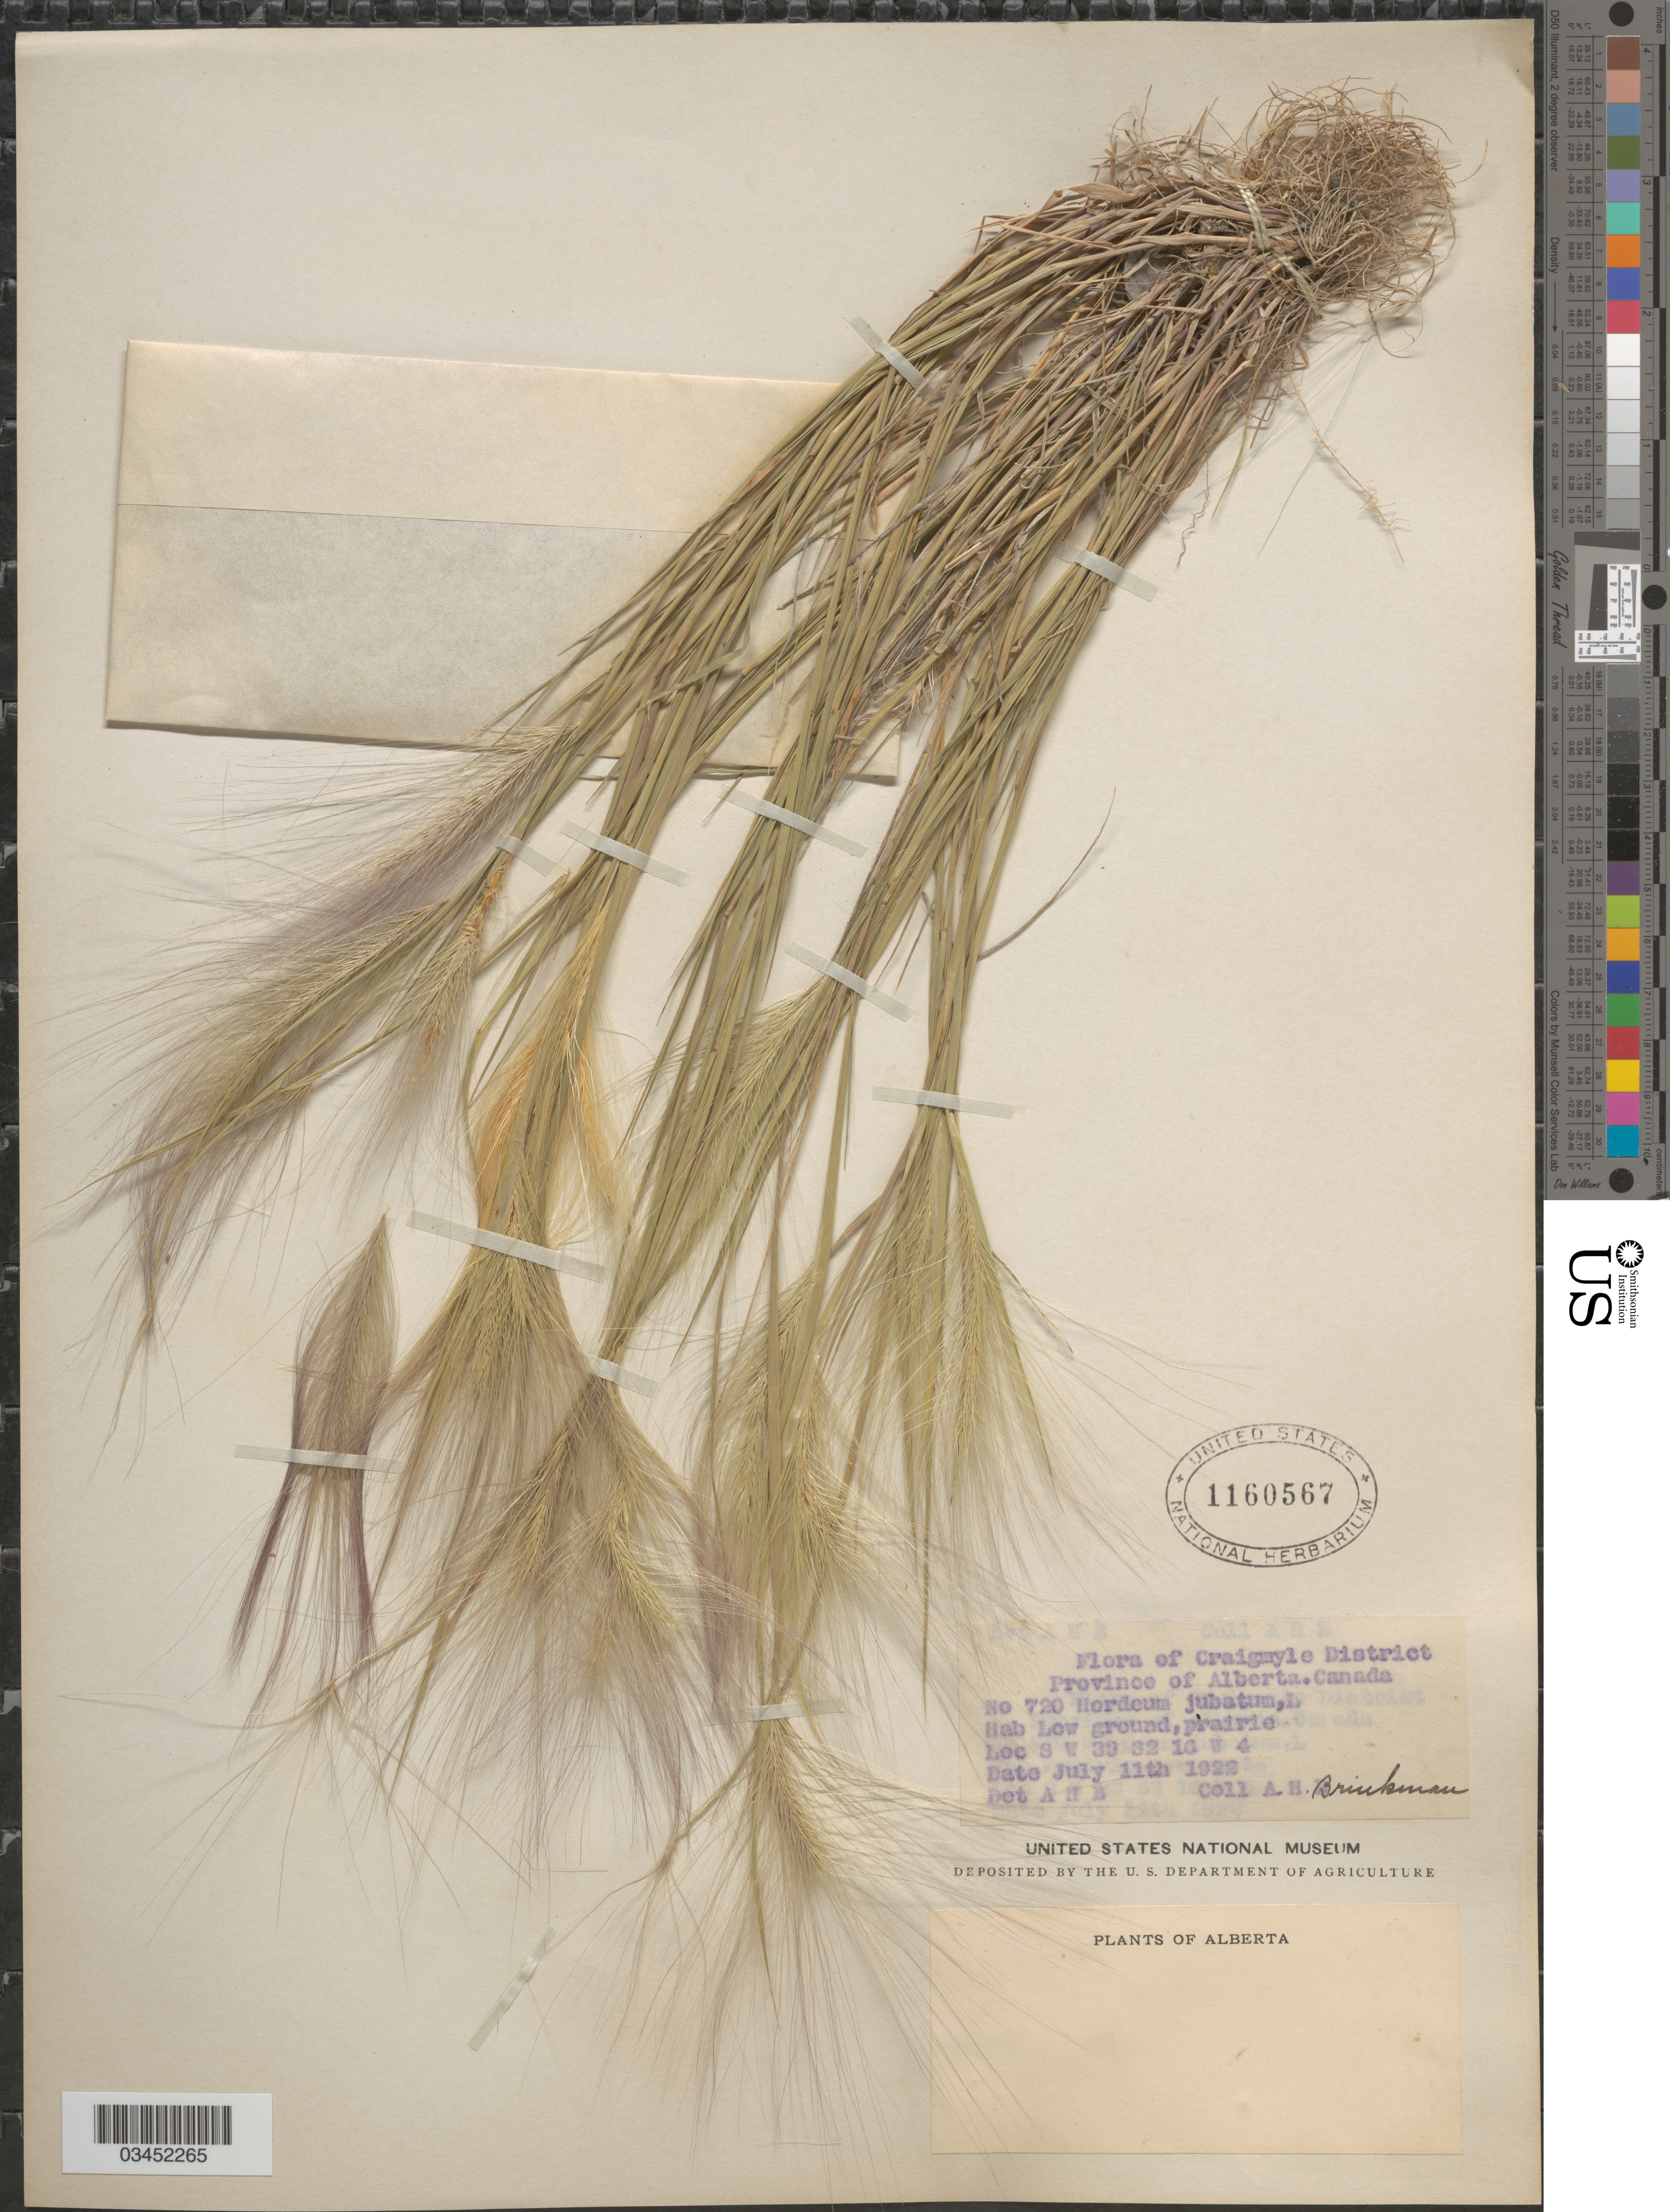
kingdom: Plantae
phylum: Tracheophyta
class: Liliopsida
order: Poales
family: Poaceae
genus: Hordeum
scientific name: Hordeum jubatum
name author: L.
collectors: A. Brinkman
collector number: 720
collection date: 1922-07-11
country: Canada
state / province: Alberta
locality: Craigmyle District. S W 33 32 16 W 4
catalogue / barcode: US 1160567